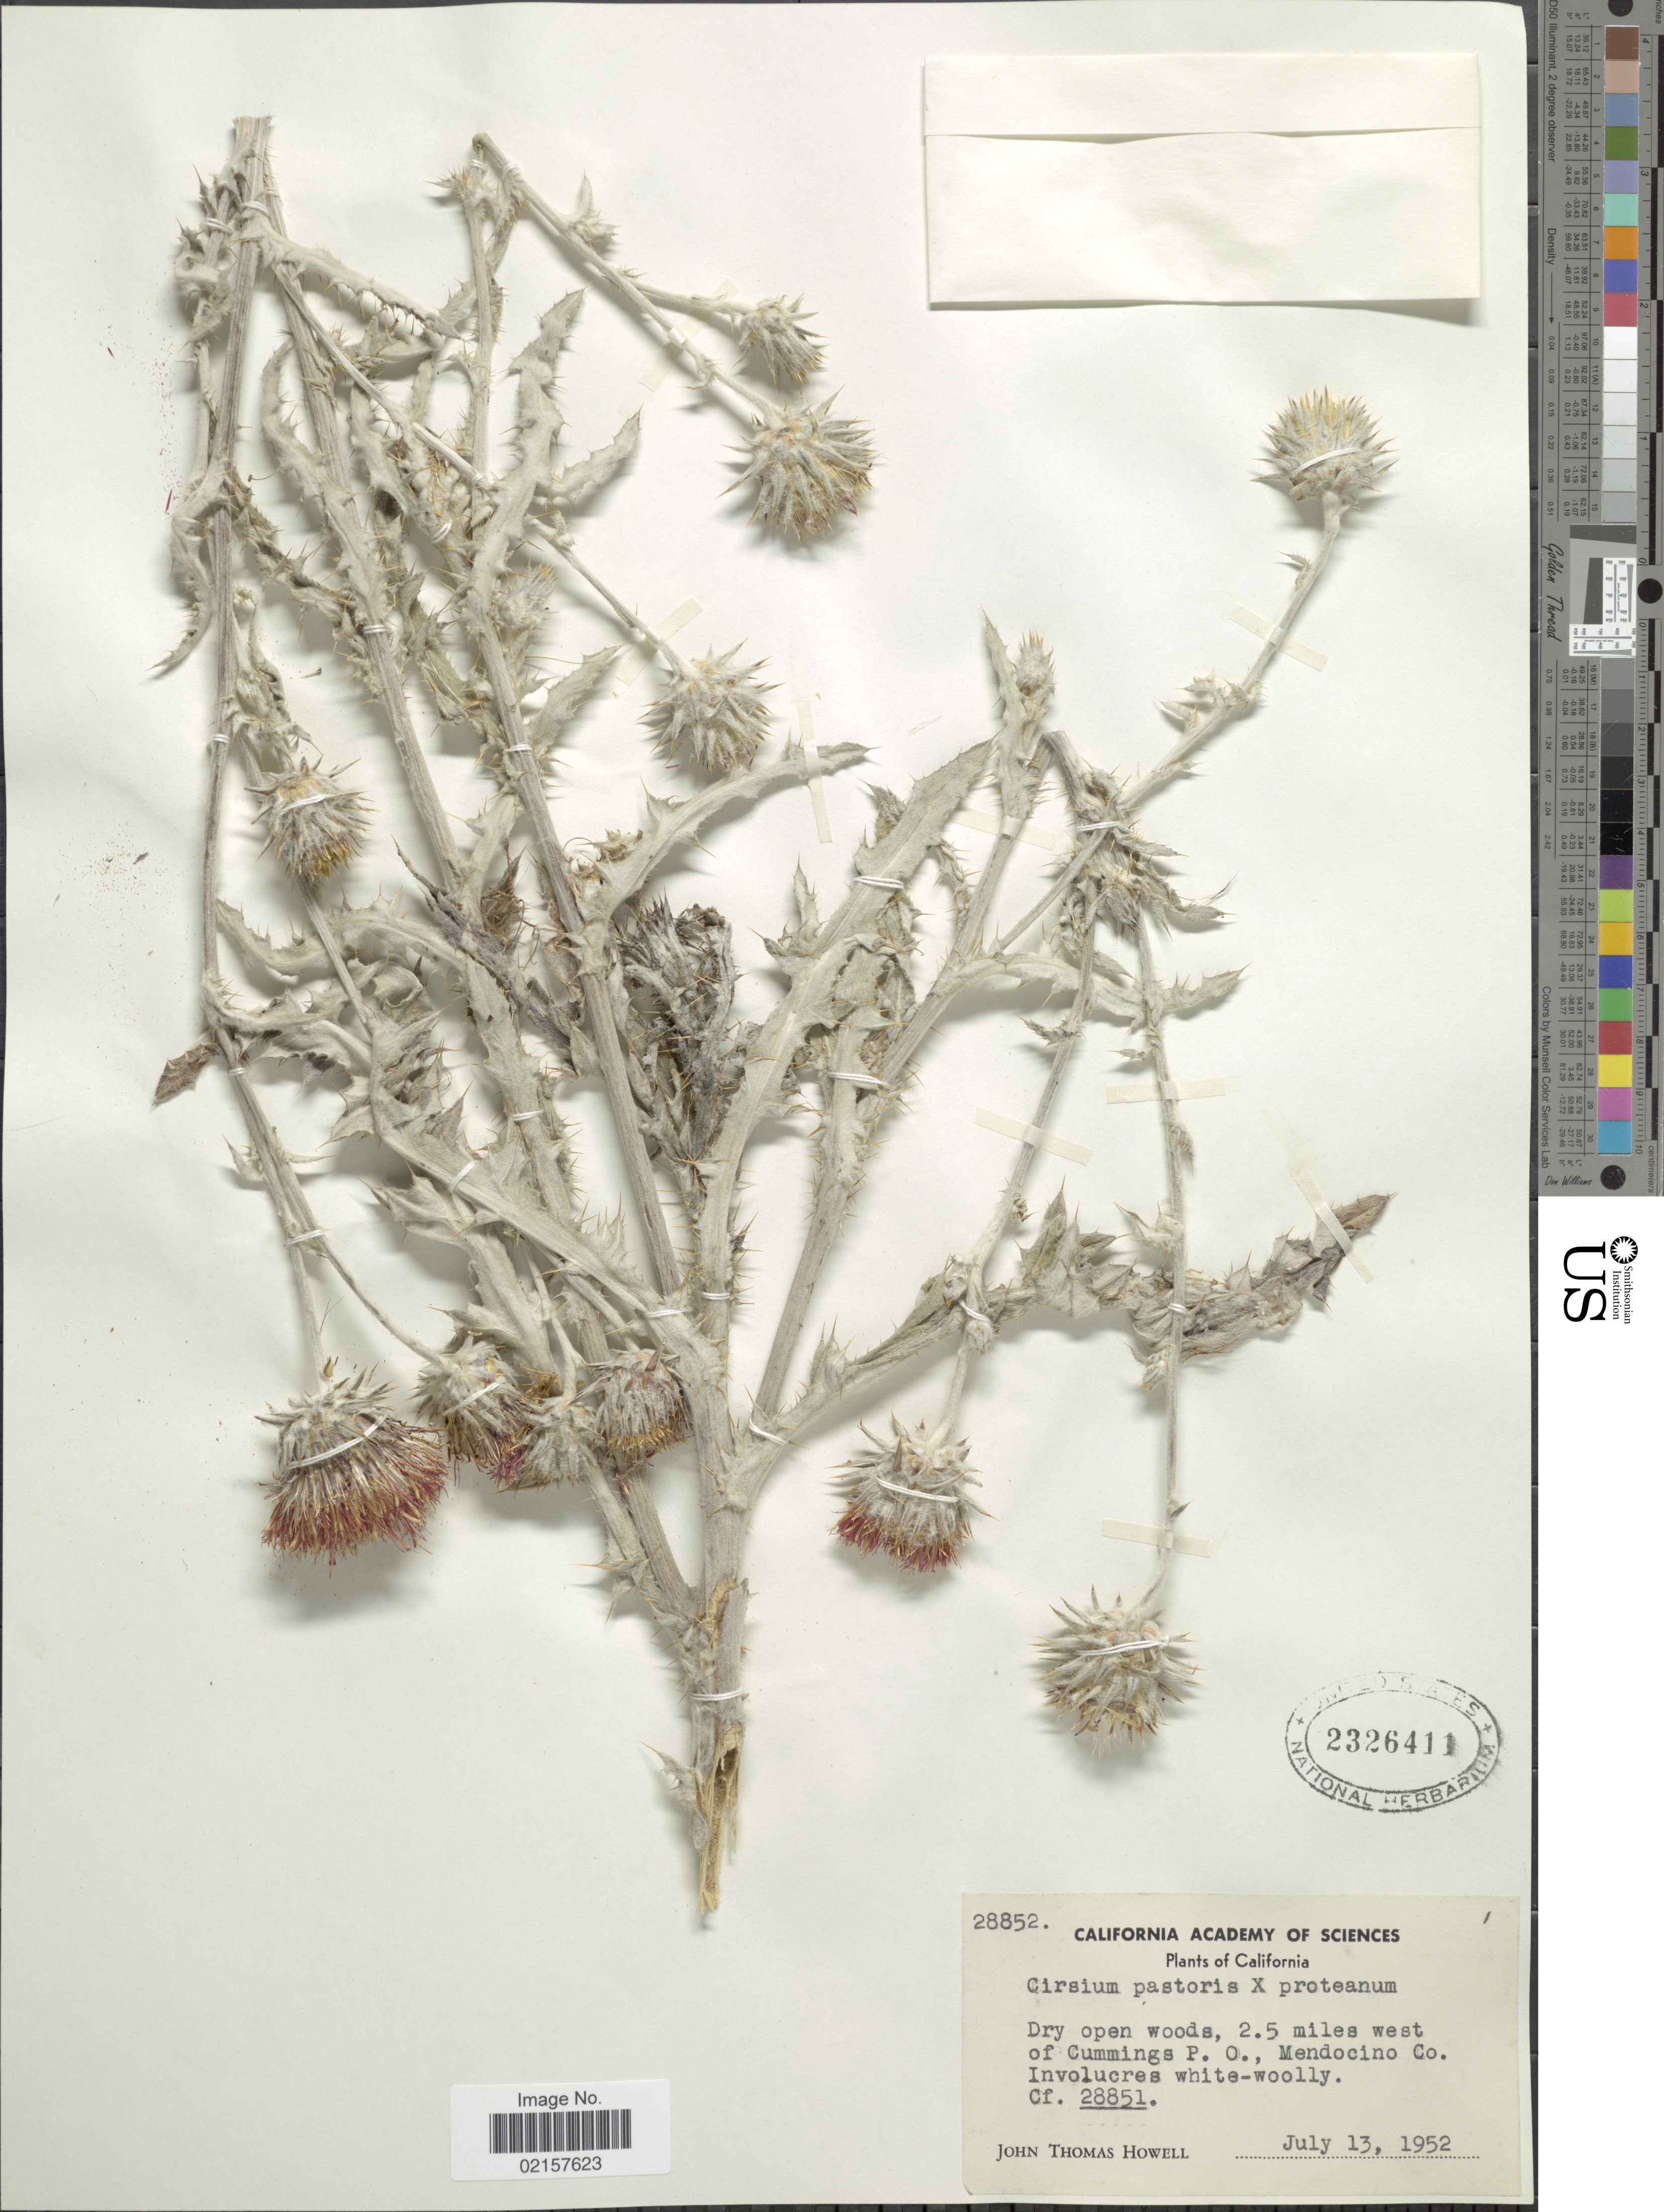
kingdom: Plantae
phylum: Tracheophyta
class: Magnoliopsida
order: Asterales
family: Asteraceae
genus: Cirsium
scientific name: Cirsium occidentale var. candidissimum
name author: (Greene) J.F. Macbr.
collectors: J. T. Howell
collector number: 28852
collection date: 1952-07-13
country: United States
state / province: California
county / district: Mendocino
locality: Dry open woods, 2.5 miles west of Cummings P.O., Mendocino Co.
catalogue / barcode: US 2326411